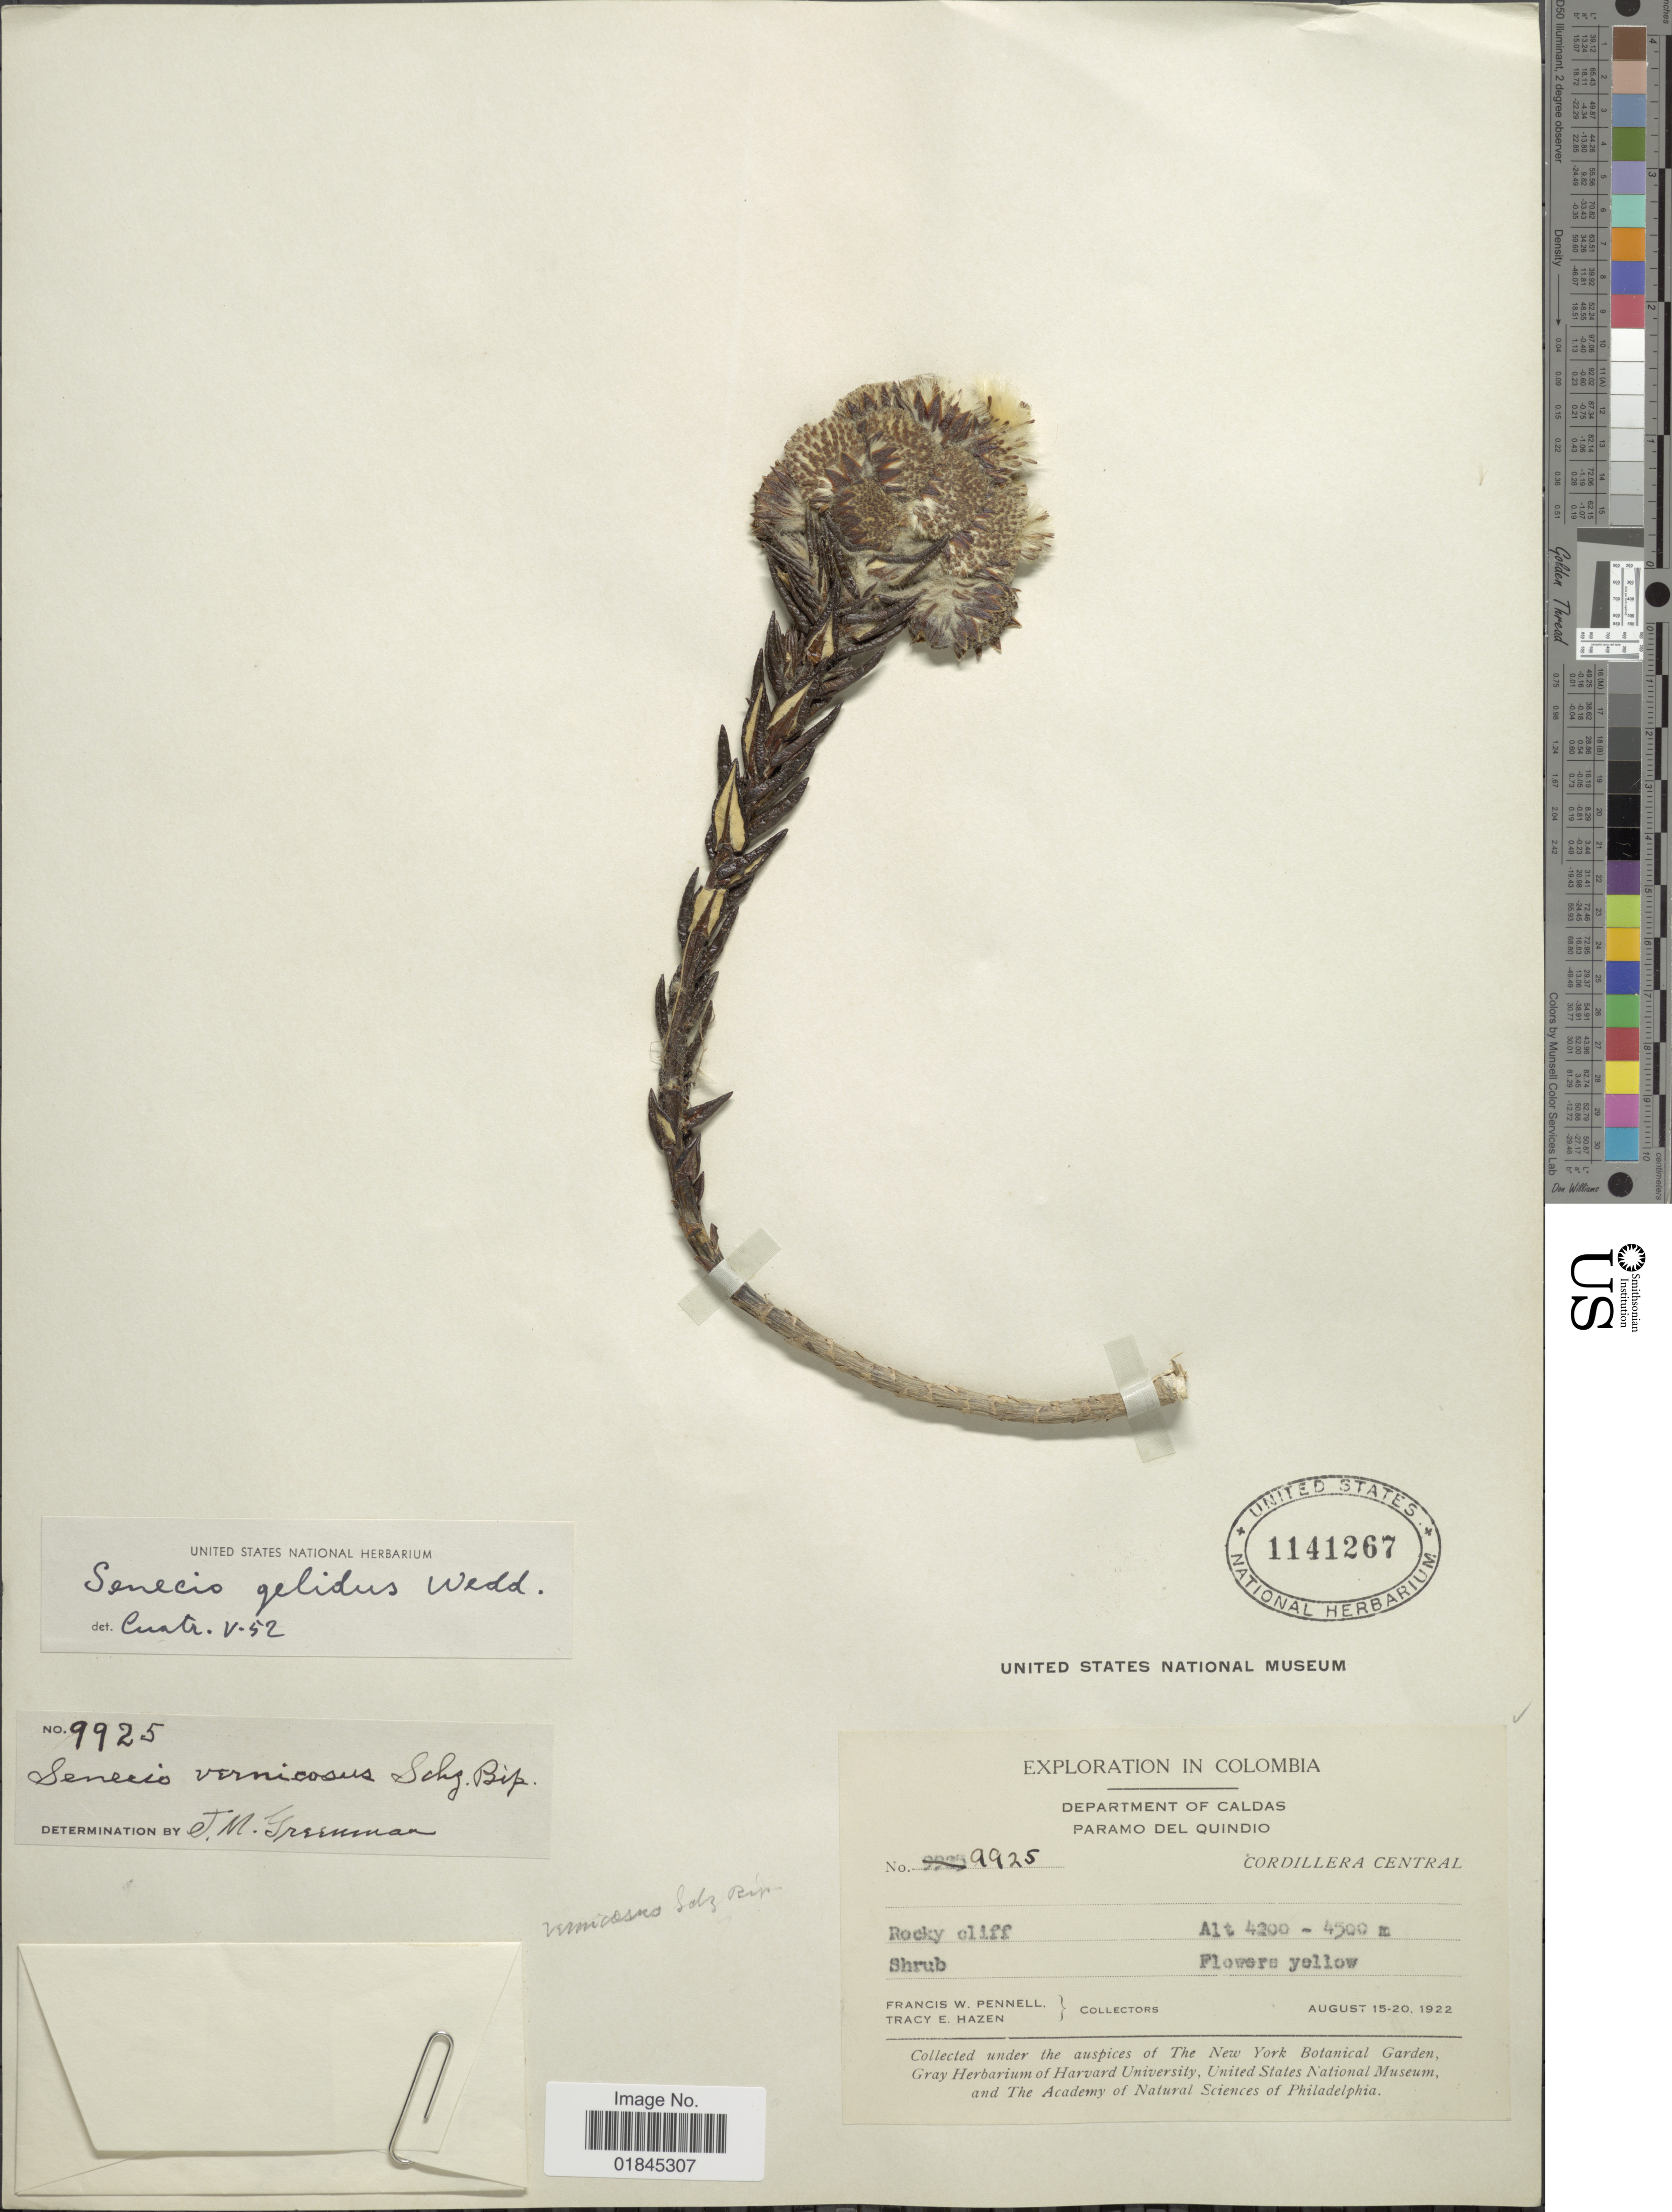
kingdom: Plantae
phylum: Tracheophyta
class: Magnoliopsida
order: Asterales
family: Asteraceae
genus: Pentacalia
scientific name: Pentacalia gelida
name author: (Wedd.) Cuatrec.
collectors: F. W. Pennell & T. E. Hazen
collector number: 9925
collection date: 1922-08-15/1922-08-20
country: Colombia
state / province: Caldas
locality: Department of Caldas. Paramo del Quindio. Cordillera Central. Rocky cliff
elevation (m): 4200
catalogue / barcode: US 1141267